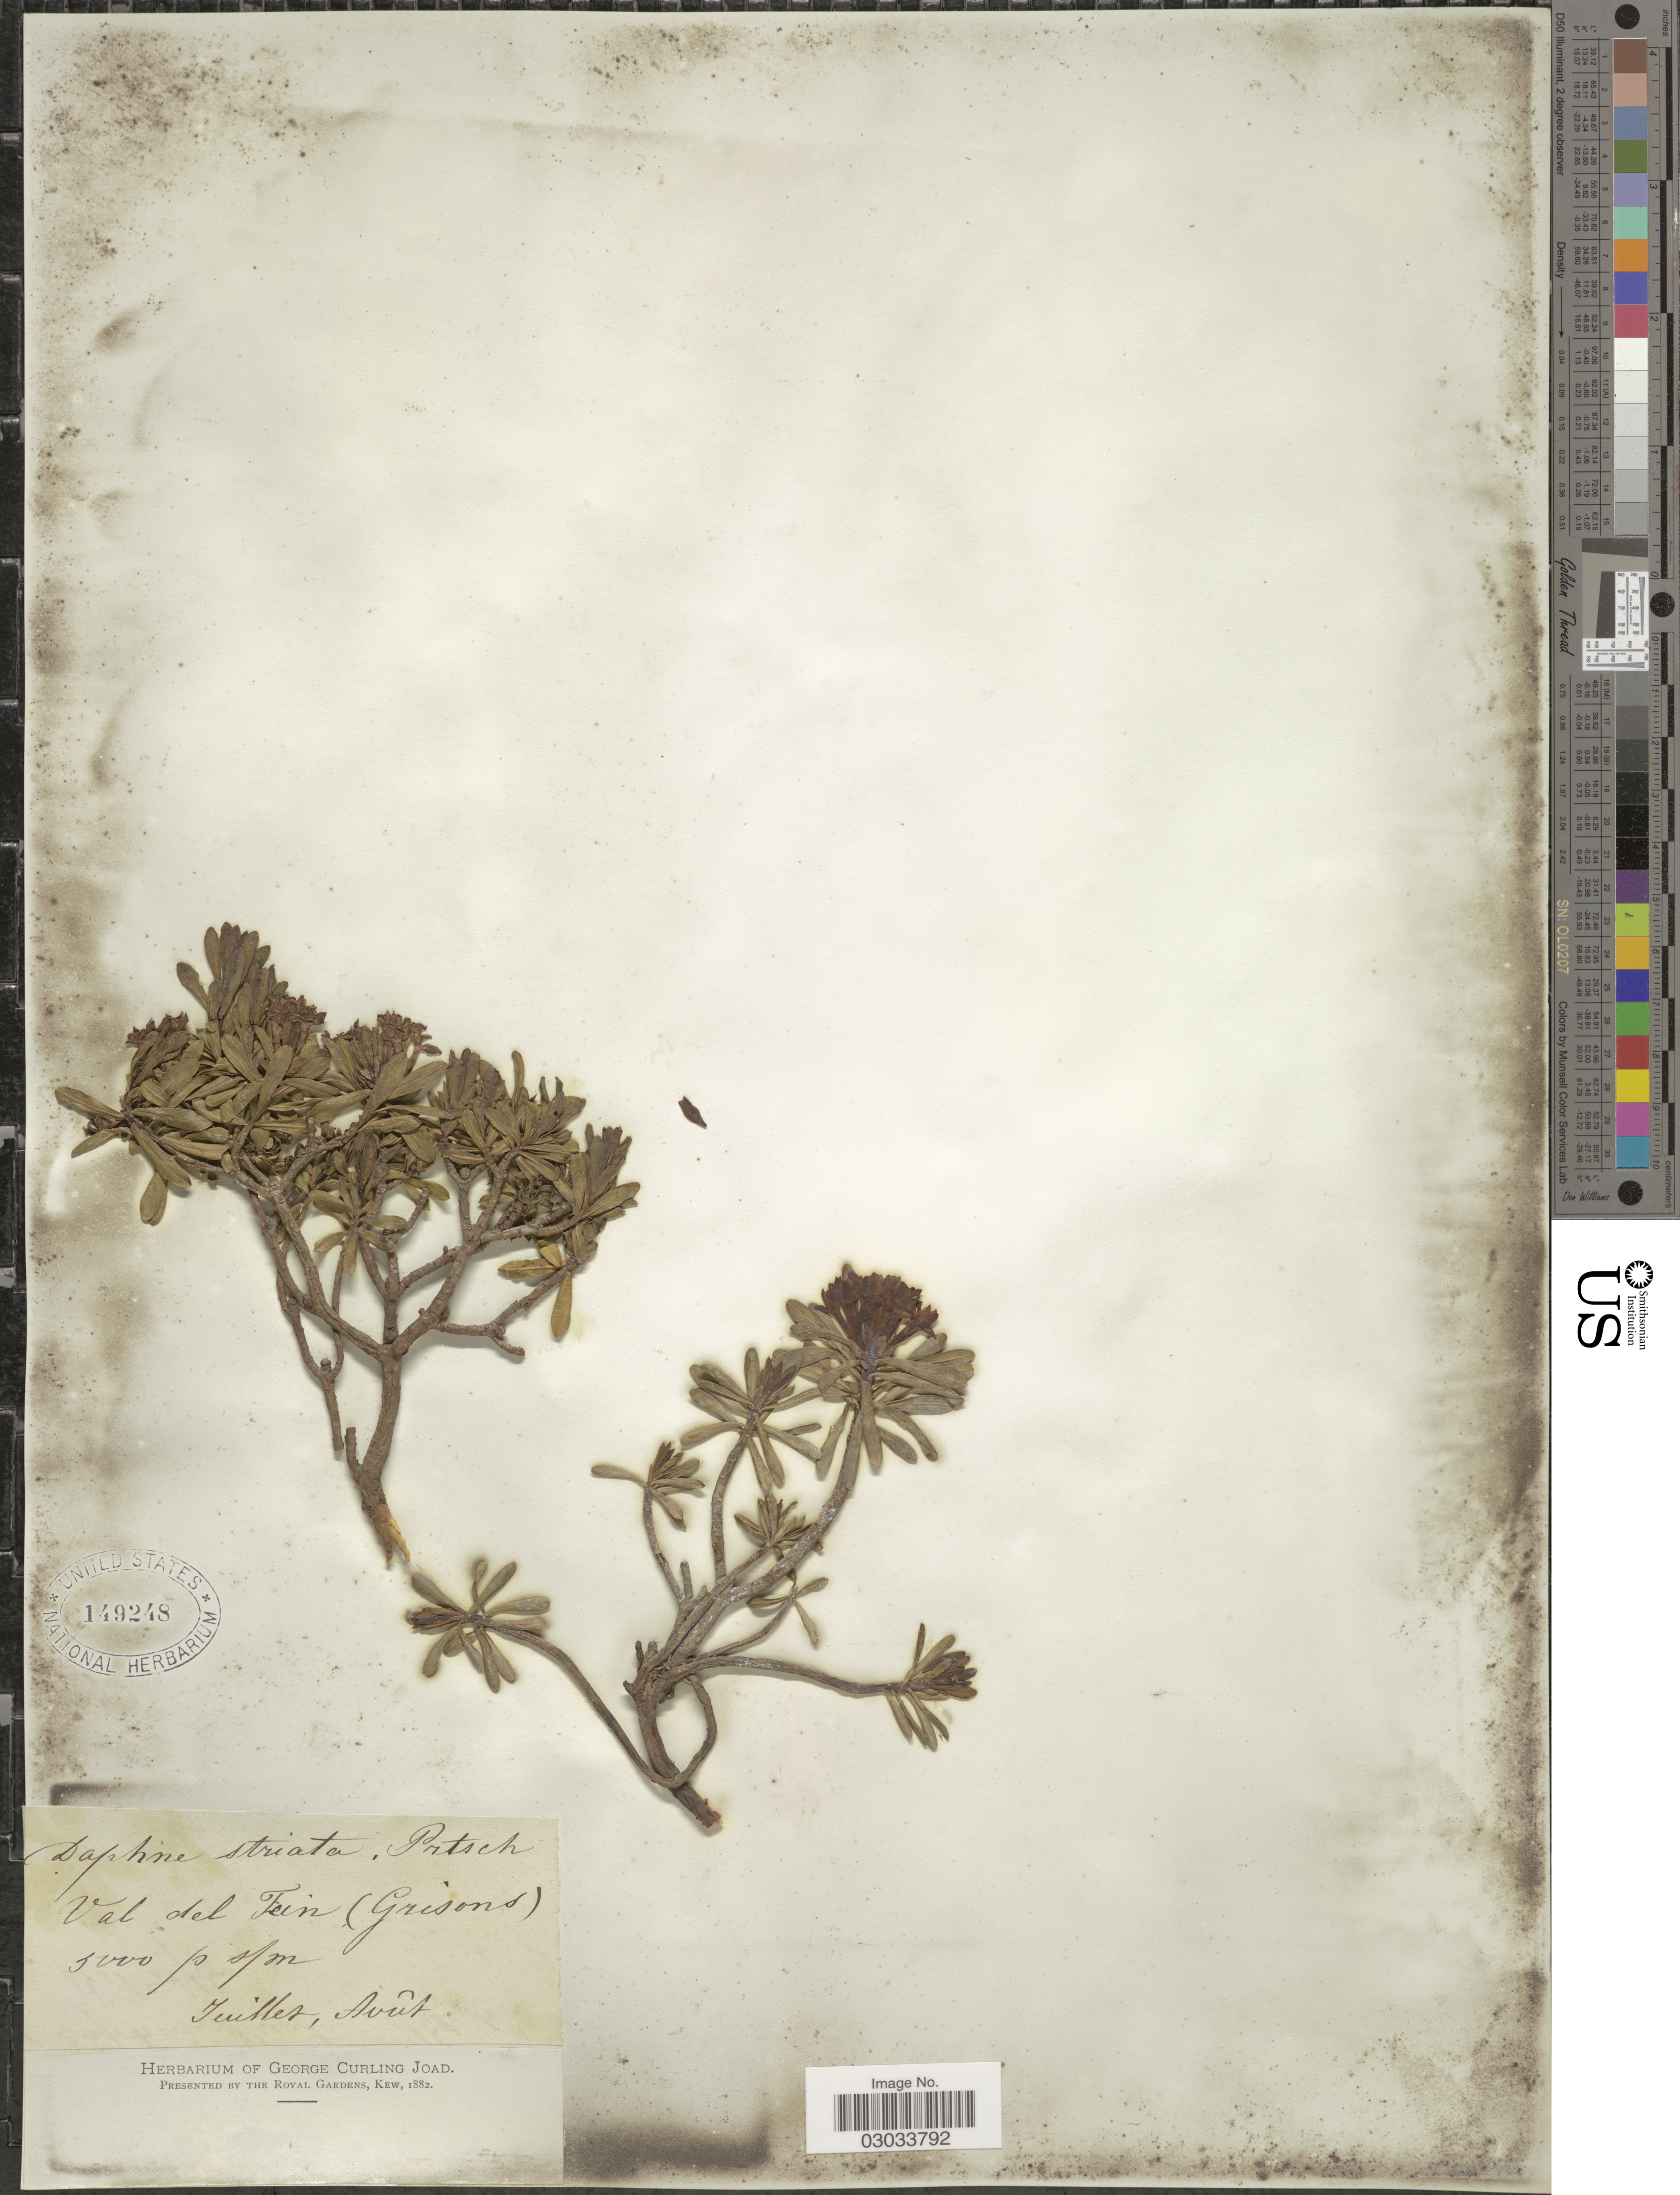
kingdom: Plantae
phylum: Tracheophyta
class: Magnoliopsida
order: Malvales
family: Thymelaeaceae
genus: Daphne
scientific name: Daphne striata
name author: Tratt.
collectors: ex herb. George Curling Joad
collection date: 1882-07/1882-08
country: Switzerland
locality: Val del Trin (Grisons).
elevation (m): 5000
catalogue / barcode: US 149248